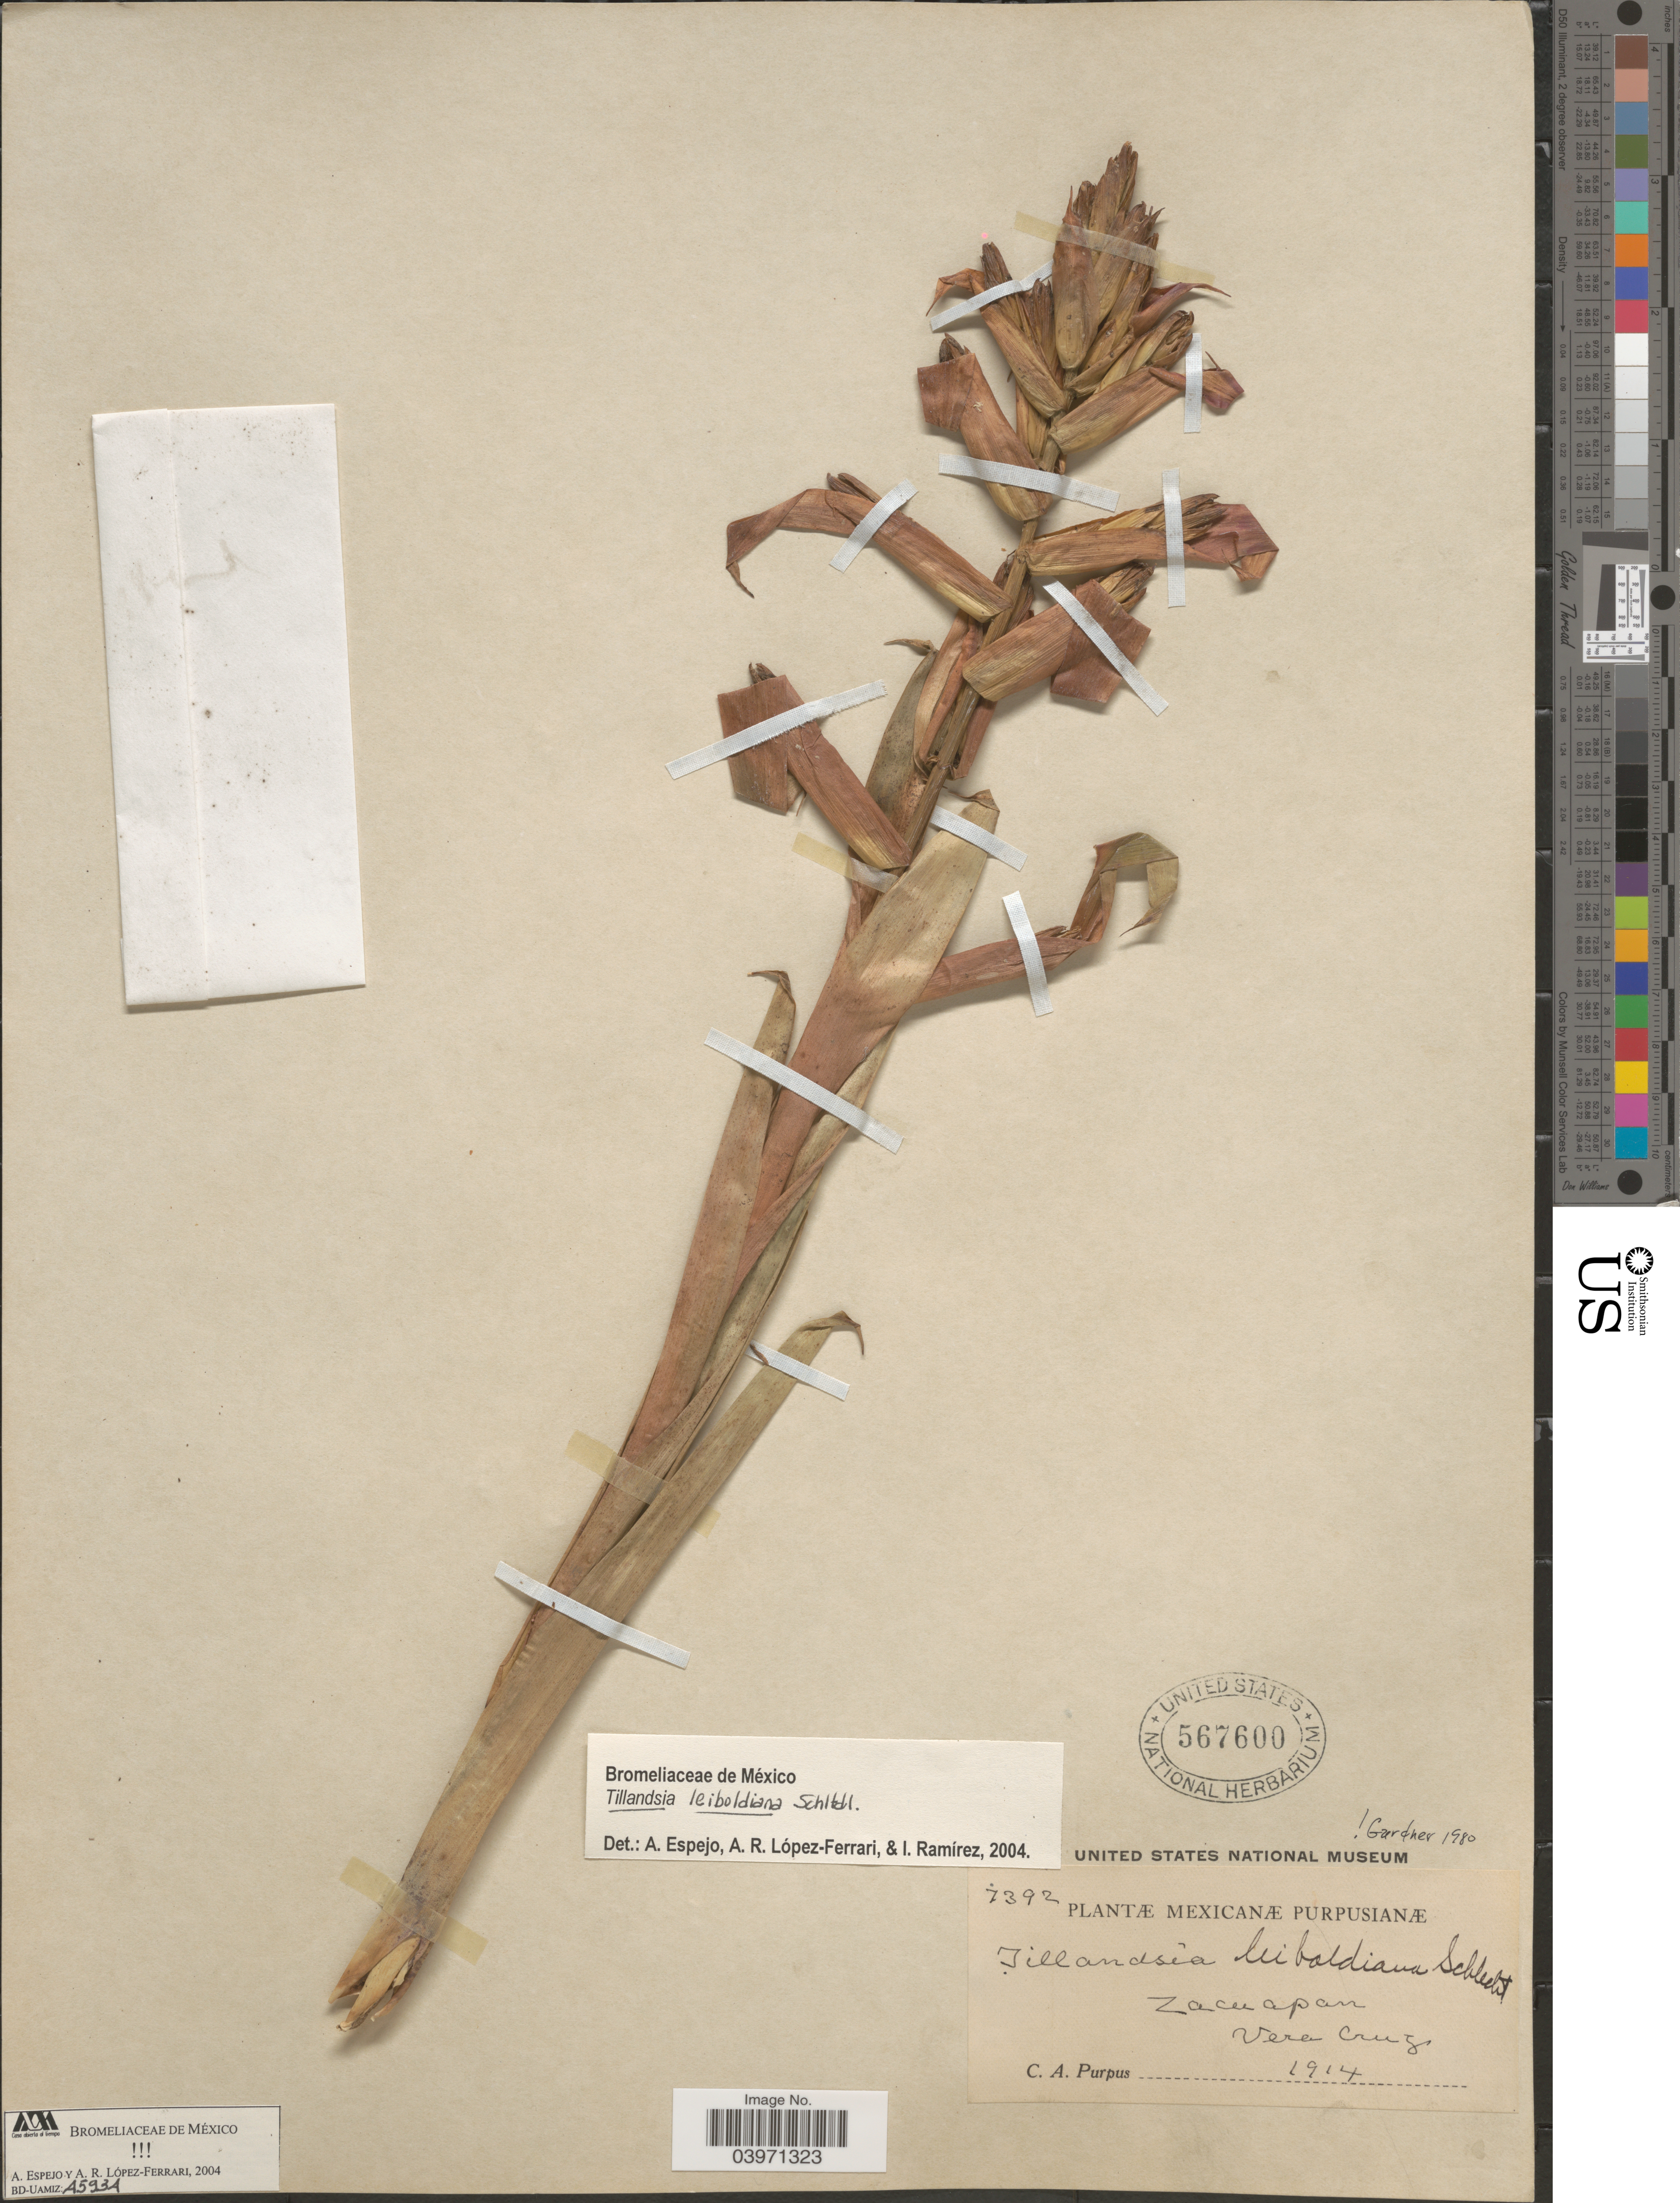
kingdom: Plantae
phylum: Tracheophyta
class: Liliopsida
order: Poales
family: Bromeliaceae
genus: Tillandsia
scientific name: Tillandsia leiboldiana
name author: Schltdl.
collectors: C. A. Purpus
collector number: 7392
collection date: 1914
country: Mexico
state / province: Veracruz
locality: Zacuapan, Vera Cruz.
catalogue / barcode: US 567600